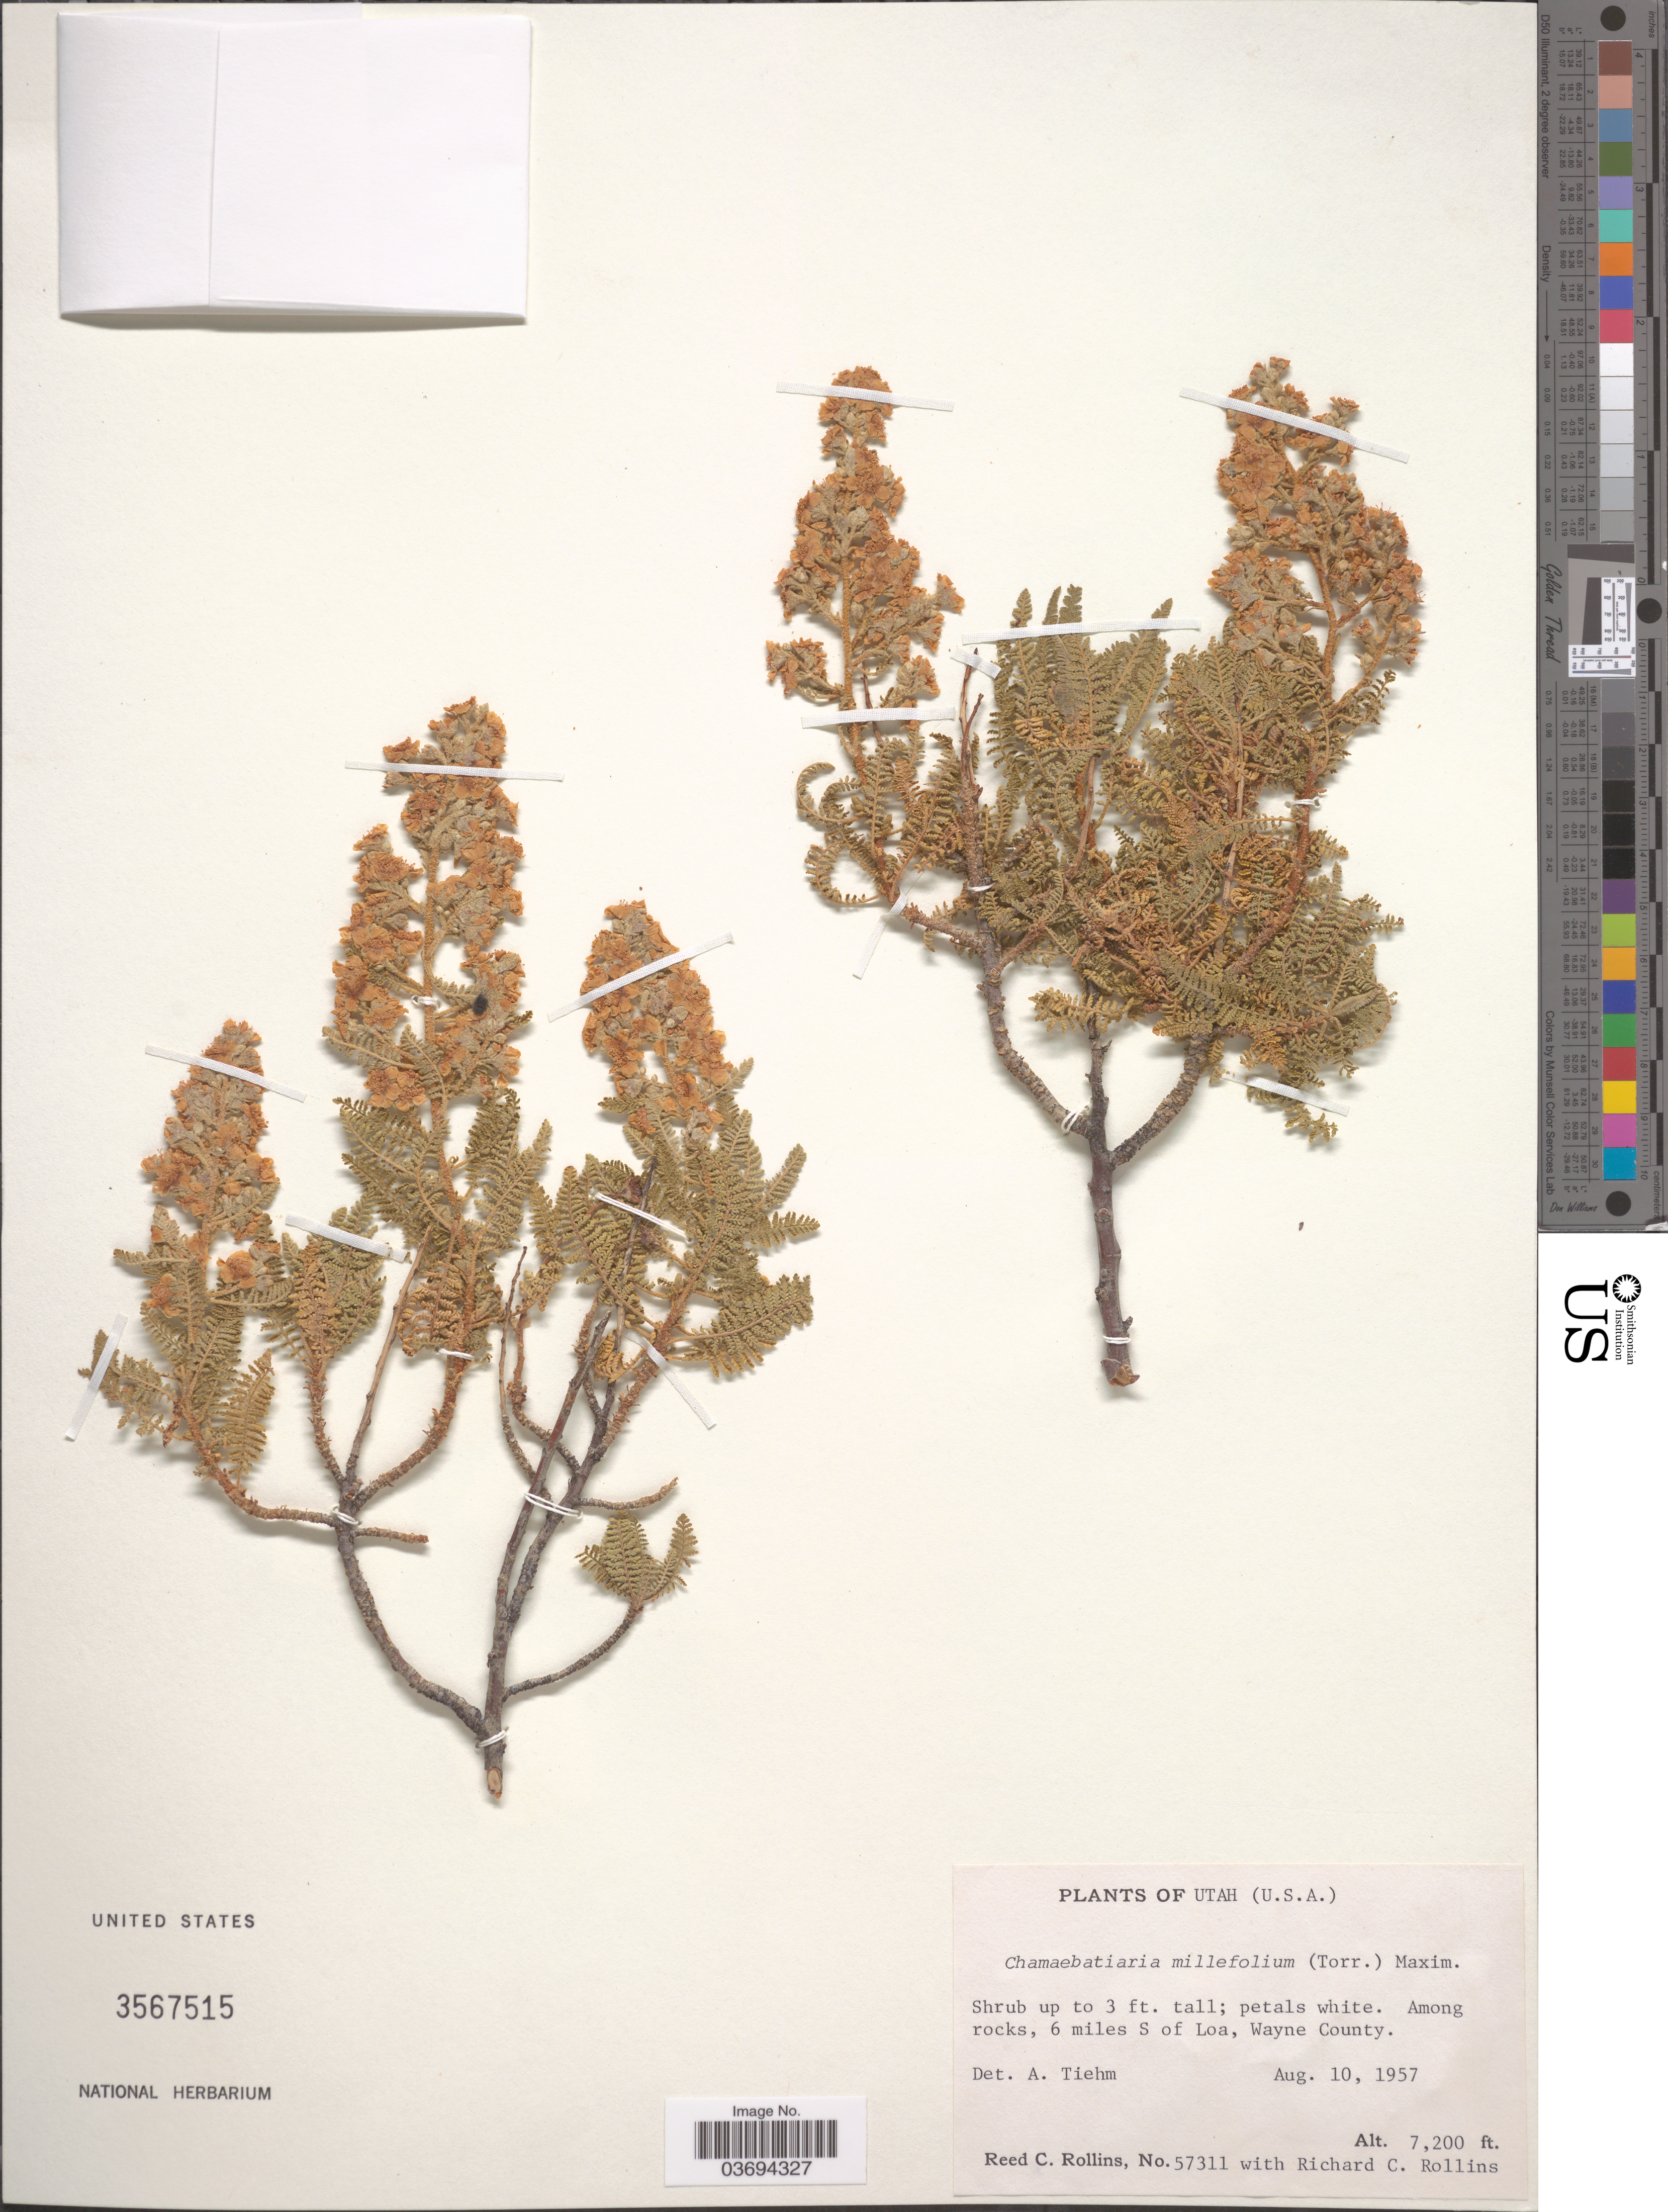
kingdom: Plantae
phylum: Tracheophyta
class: Magnoliopsida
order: Rosales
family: Rosaceae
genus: Chamaebatiaria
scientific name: Chamaebatiaria millefolium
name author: (Torr.) Maxim.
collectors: R. C. Rollins & R. C. Rollins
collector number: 57311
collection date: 1957-08-10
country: United States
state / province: Utah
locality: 6 miles S of Loa, Wayne County.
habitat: among rocks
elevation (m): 2195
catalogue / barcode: US 3567515